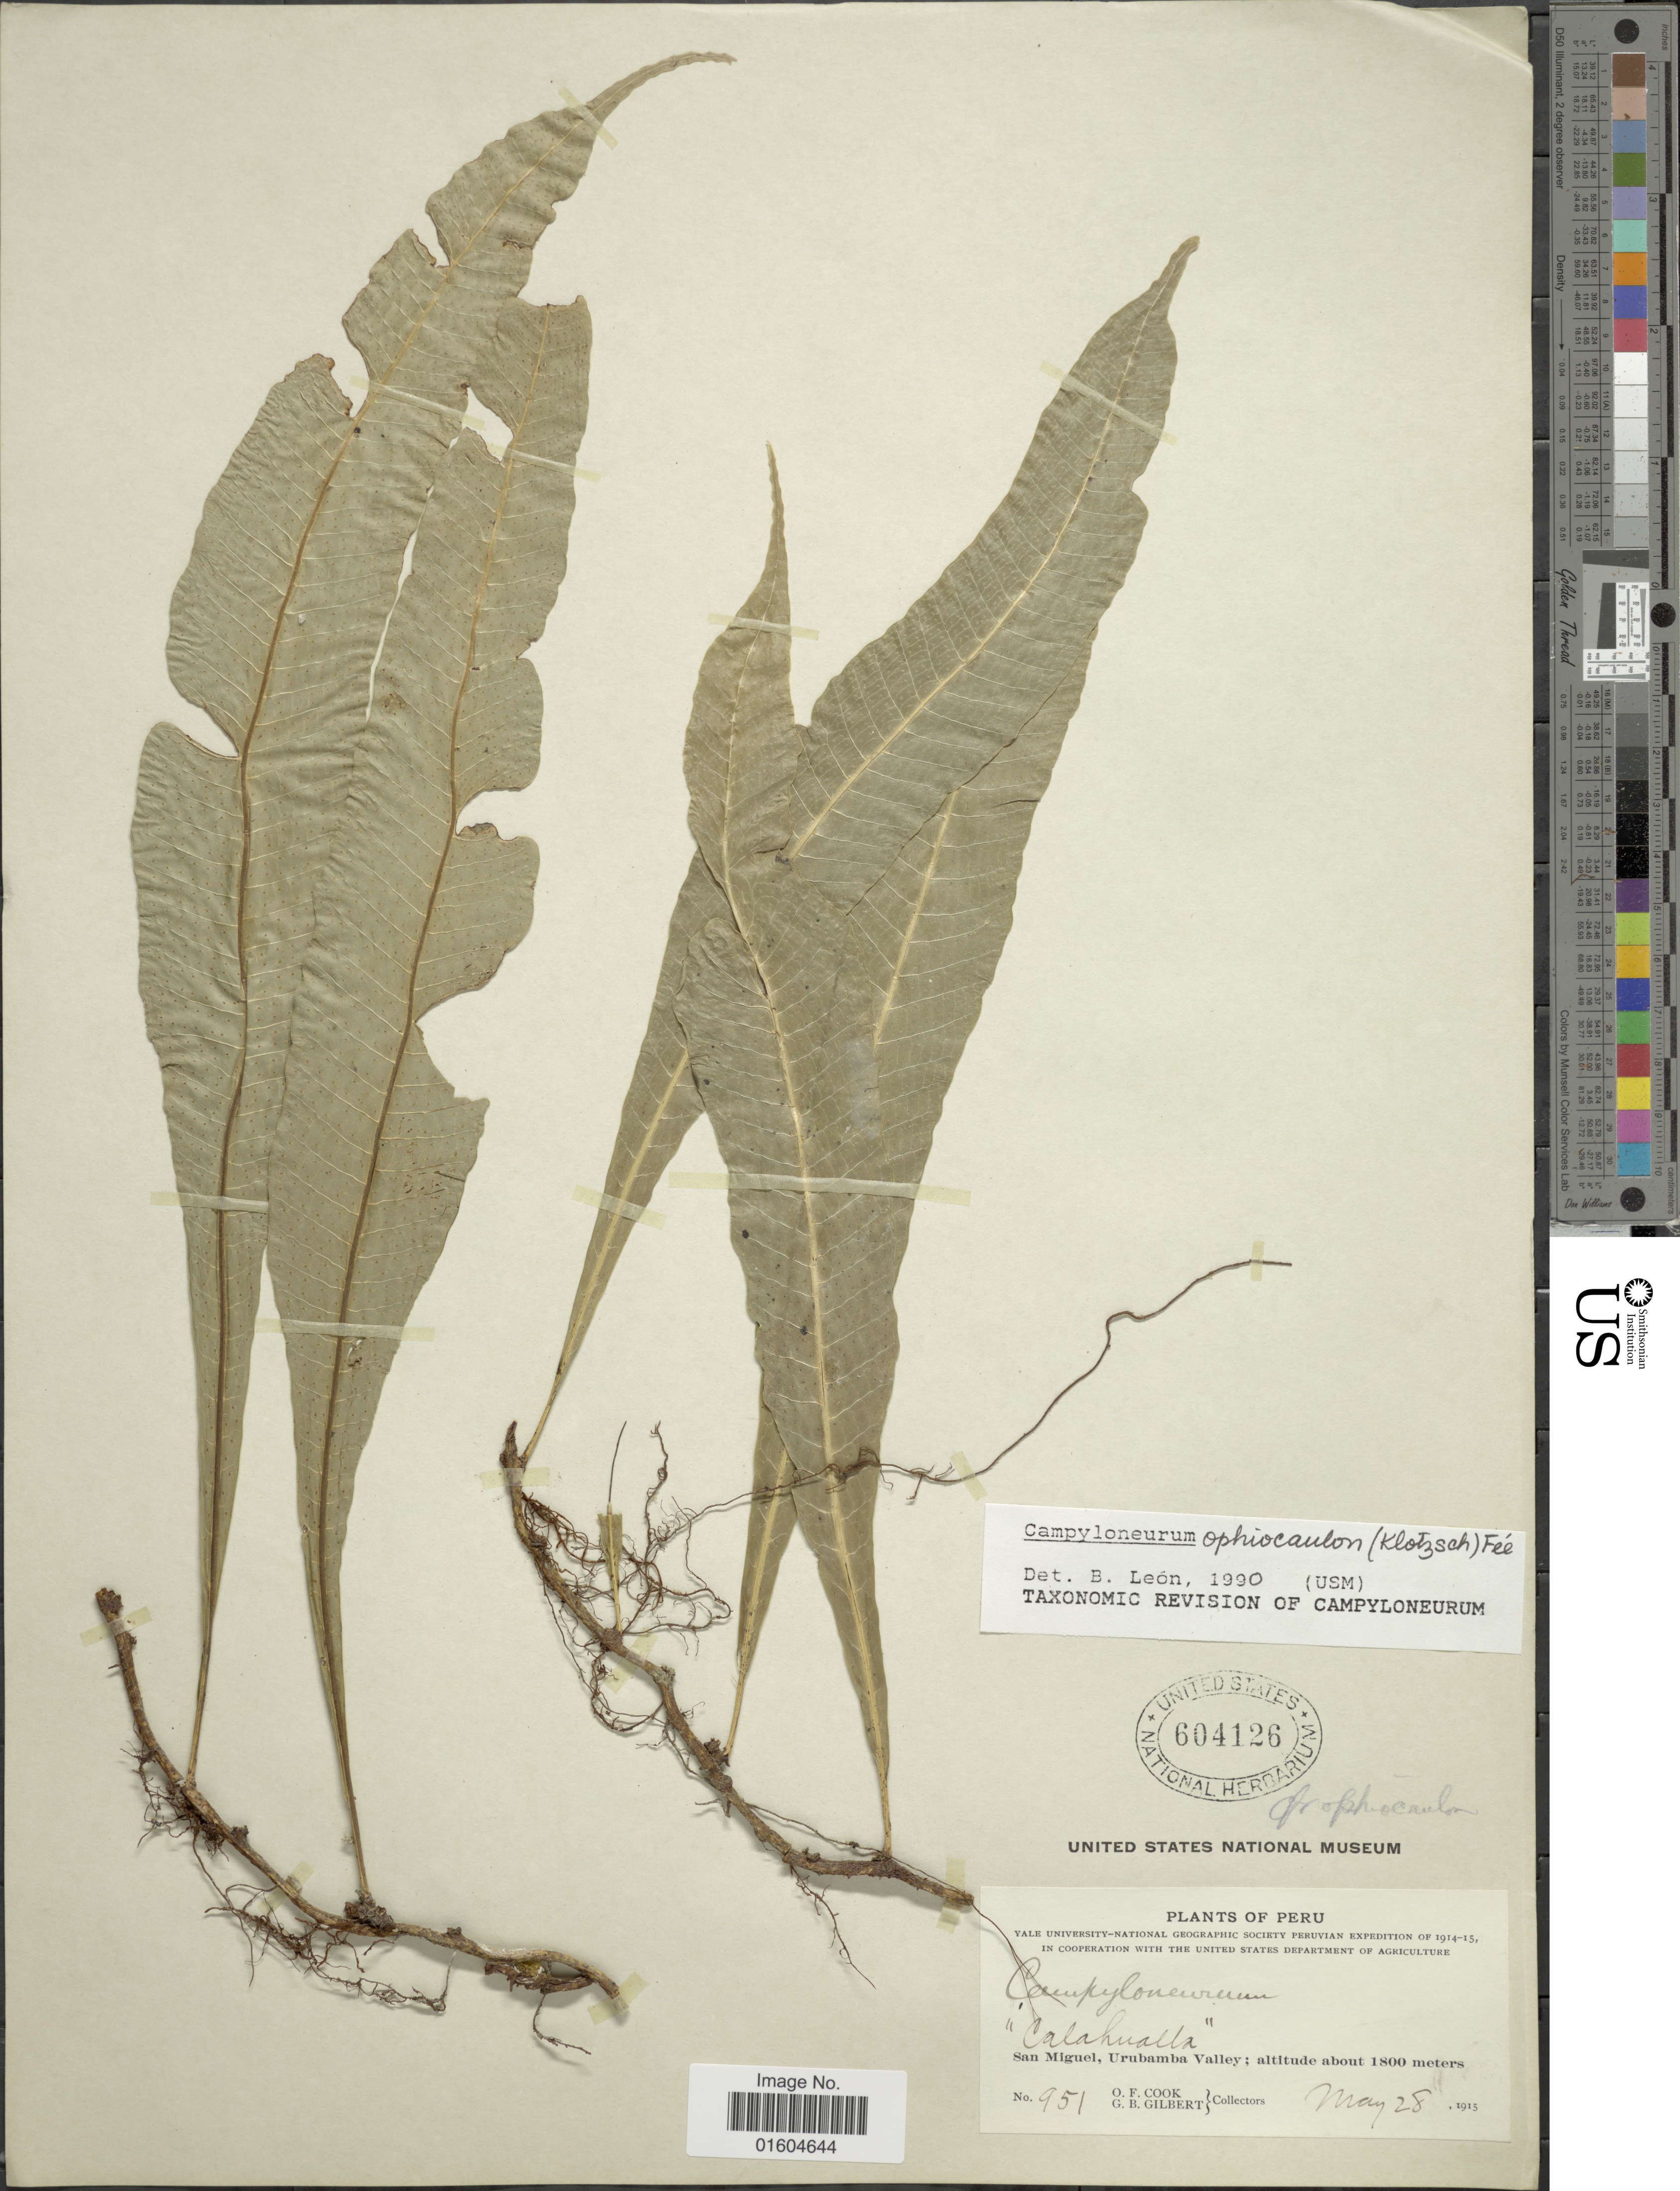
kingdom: Plantae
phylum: Tracheophyta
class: Polypodiopsida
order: Polypodiales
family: Polypodiaceae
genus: Campyloneurum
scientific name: Campyloneurum ophiocaulon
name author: (Klotzsch) Fée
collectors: O. F. Cook & G. B. Gilbert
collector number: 951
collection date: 1915-05-28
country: El Salvador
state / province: San Miguel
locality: Peru. San Miguel, Urubamba Valley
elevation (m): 1800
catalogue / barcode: US 604126